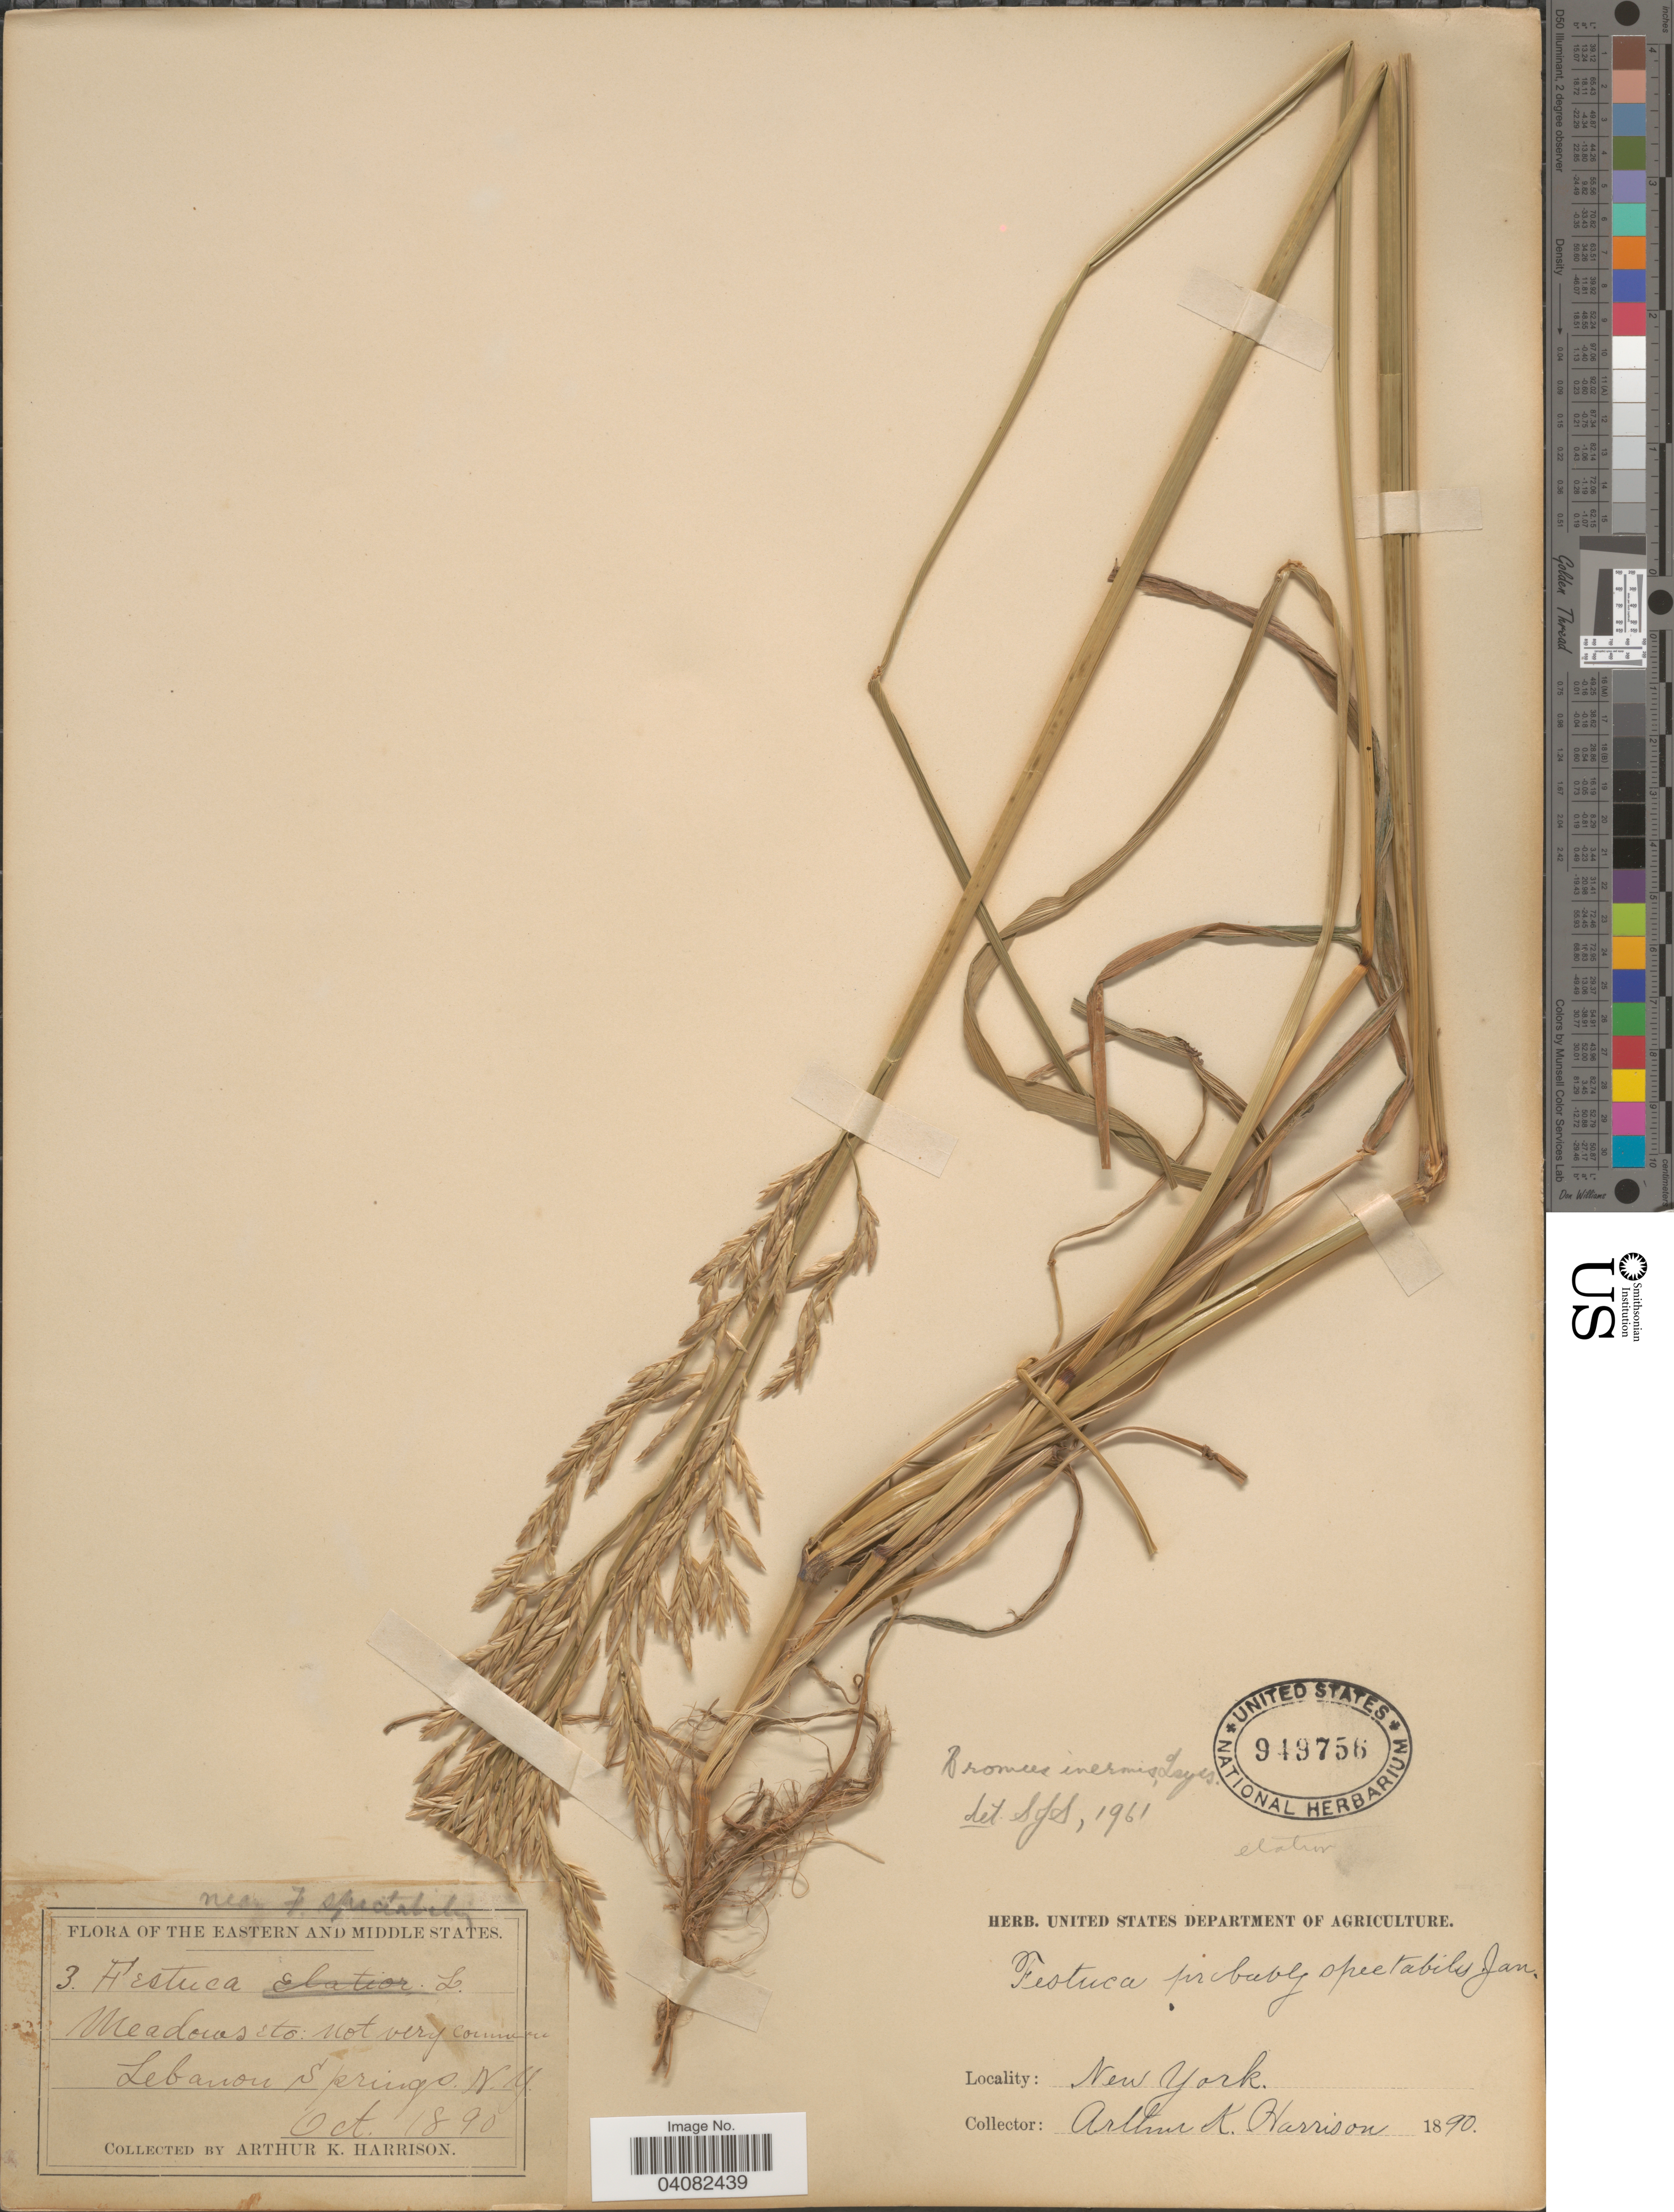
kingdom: Plantae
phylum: Tracheophyta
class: Liliopsida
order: Poales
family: Poaceae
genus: Bromus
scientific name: Bromus inermis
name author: Leyss.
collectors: A. K. Harrison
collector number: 3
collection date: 1890-10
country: United States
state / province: New York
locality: The Eastern and Middle States. Lebanon Springs.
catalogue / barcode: US 949756